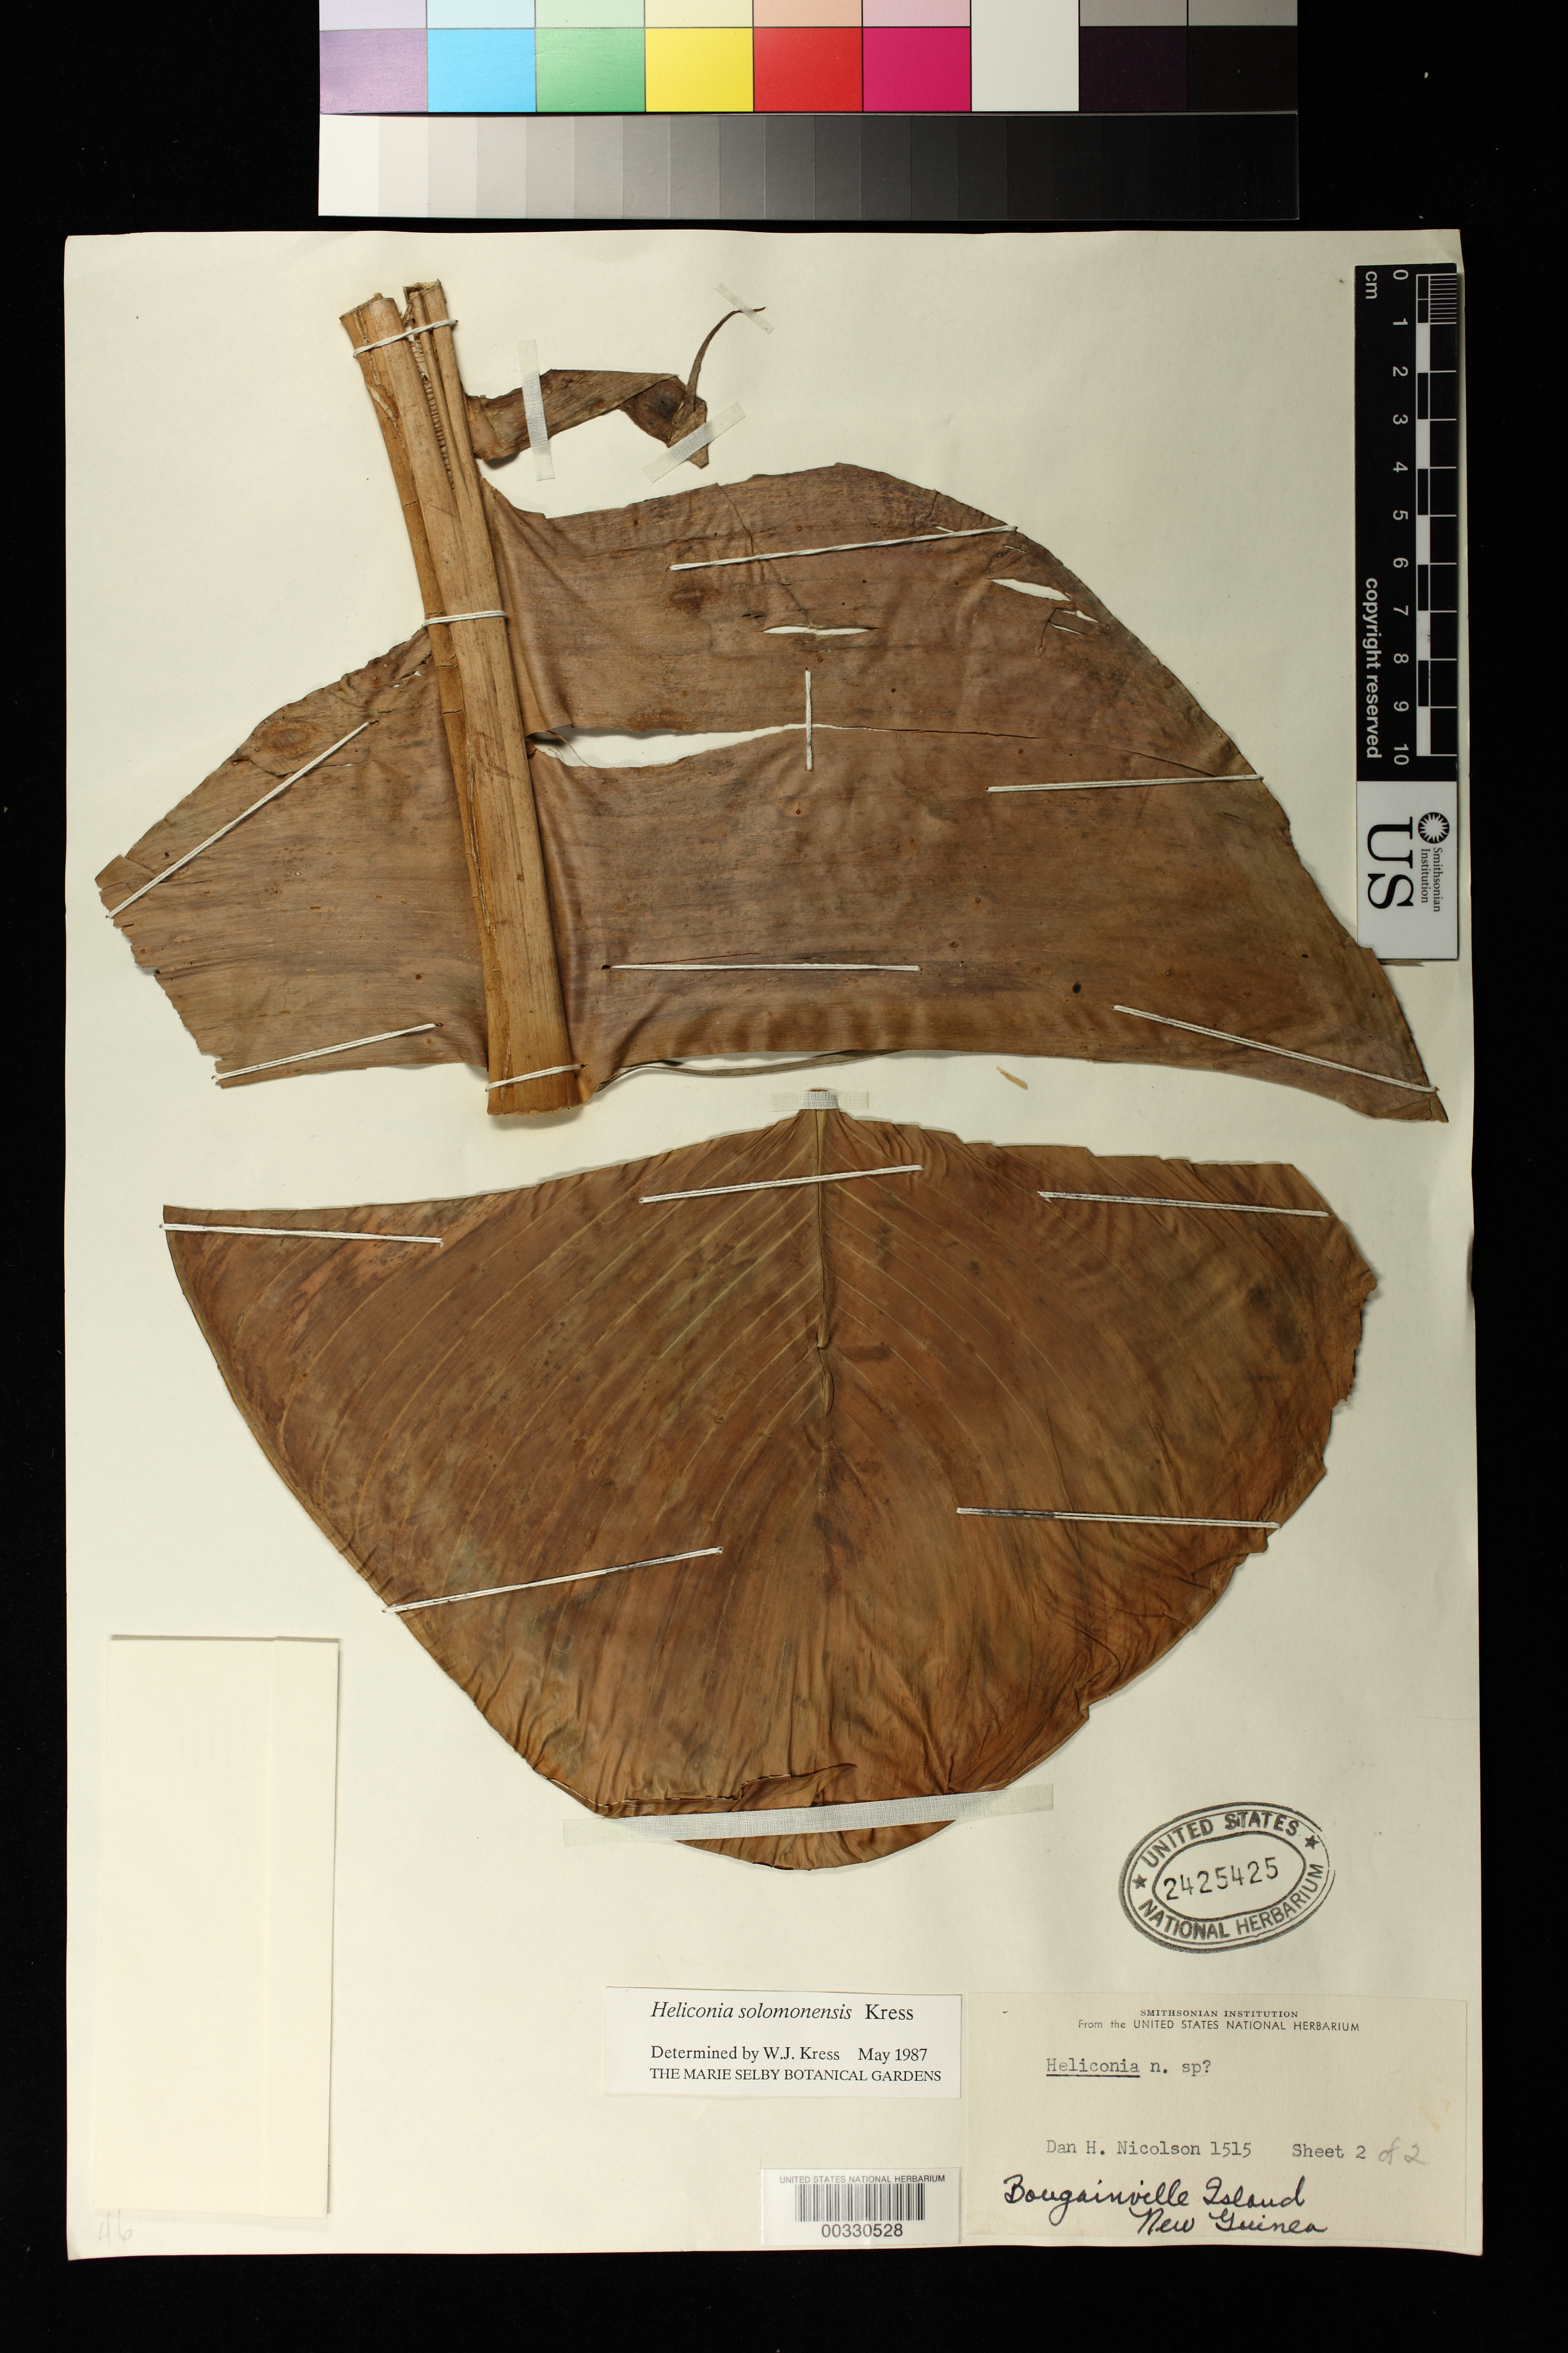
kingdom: Plantae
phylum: Tracheophyta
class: Liliopsida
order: Zingiberales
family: Heliconiaceae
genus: Heliconia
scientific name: Heliconia solomonensis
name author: W.J. Kress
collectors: D. H. Nicolson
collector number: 1515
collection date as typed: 31 Oct 1961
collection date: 1961-10-31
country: Papua New Guinea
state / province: Bougainville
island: Bougainville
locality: Mckillip's arawa plantation, 6 mile west kieta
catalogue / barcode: US 2425425